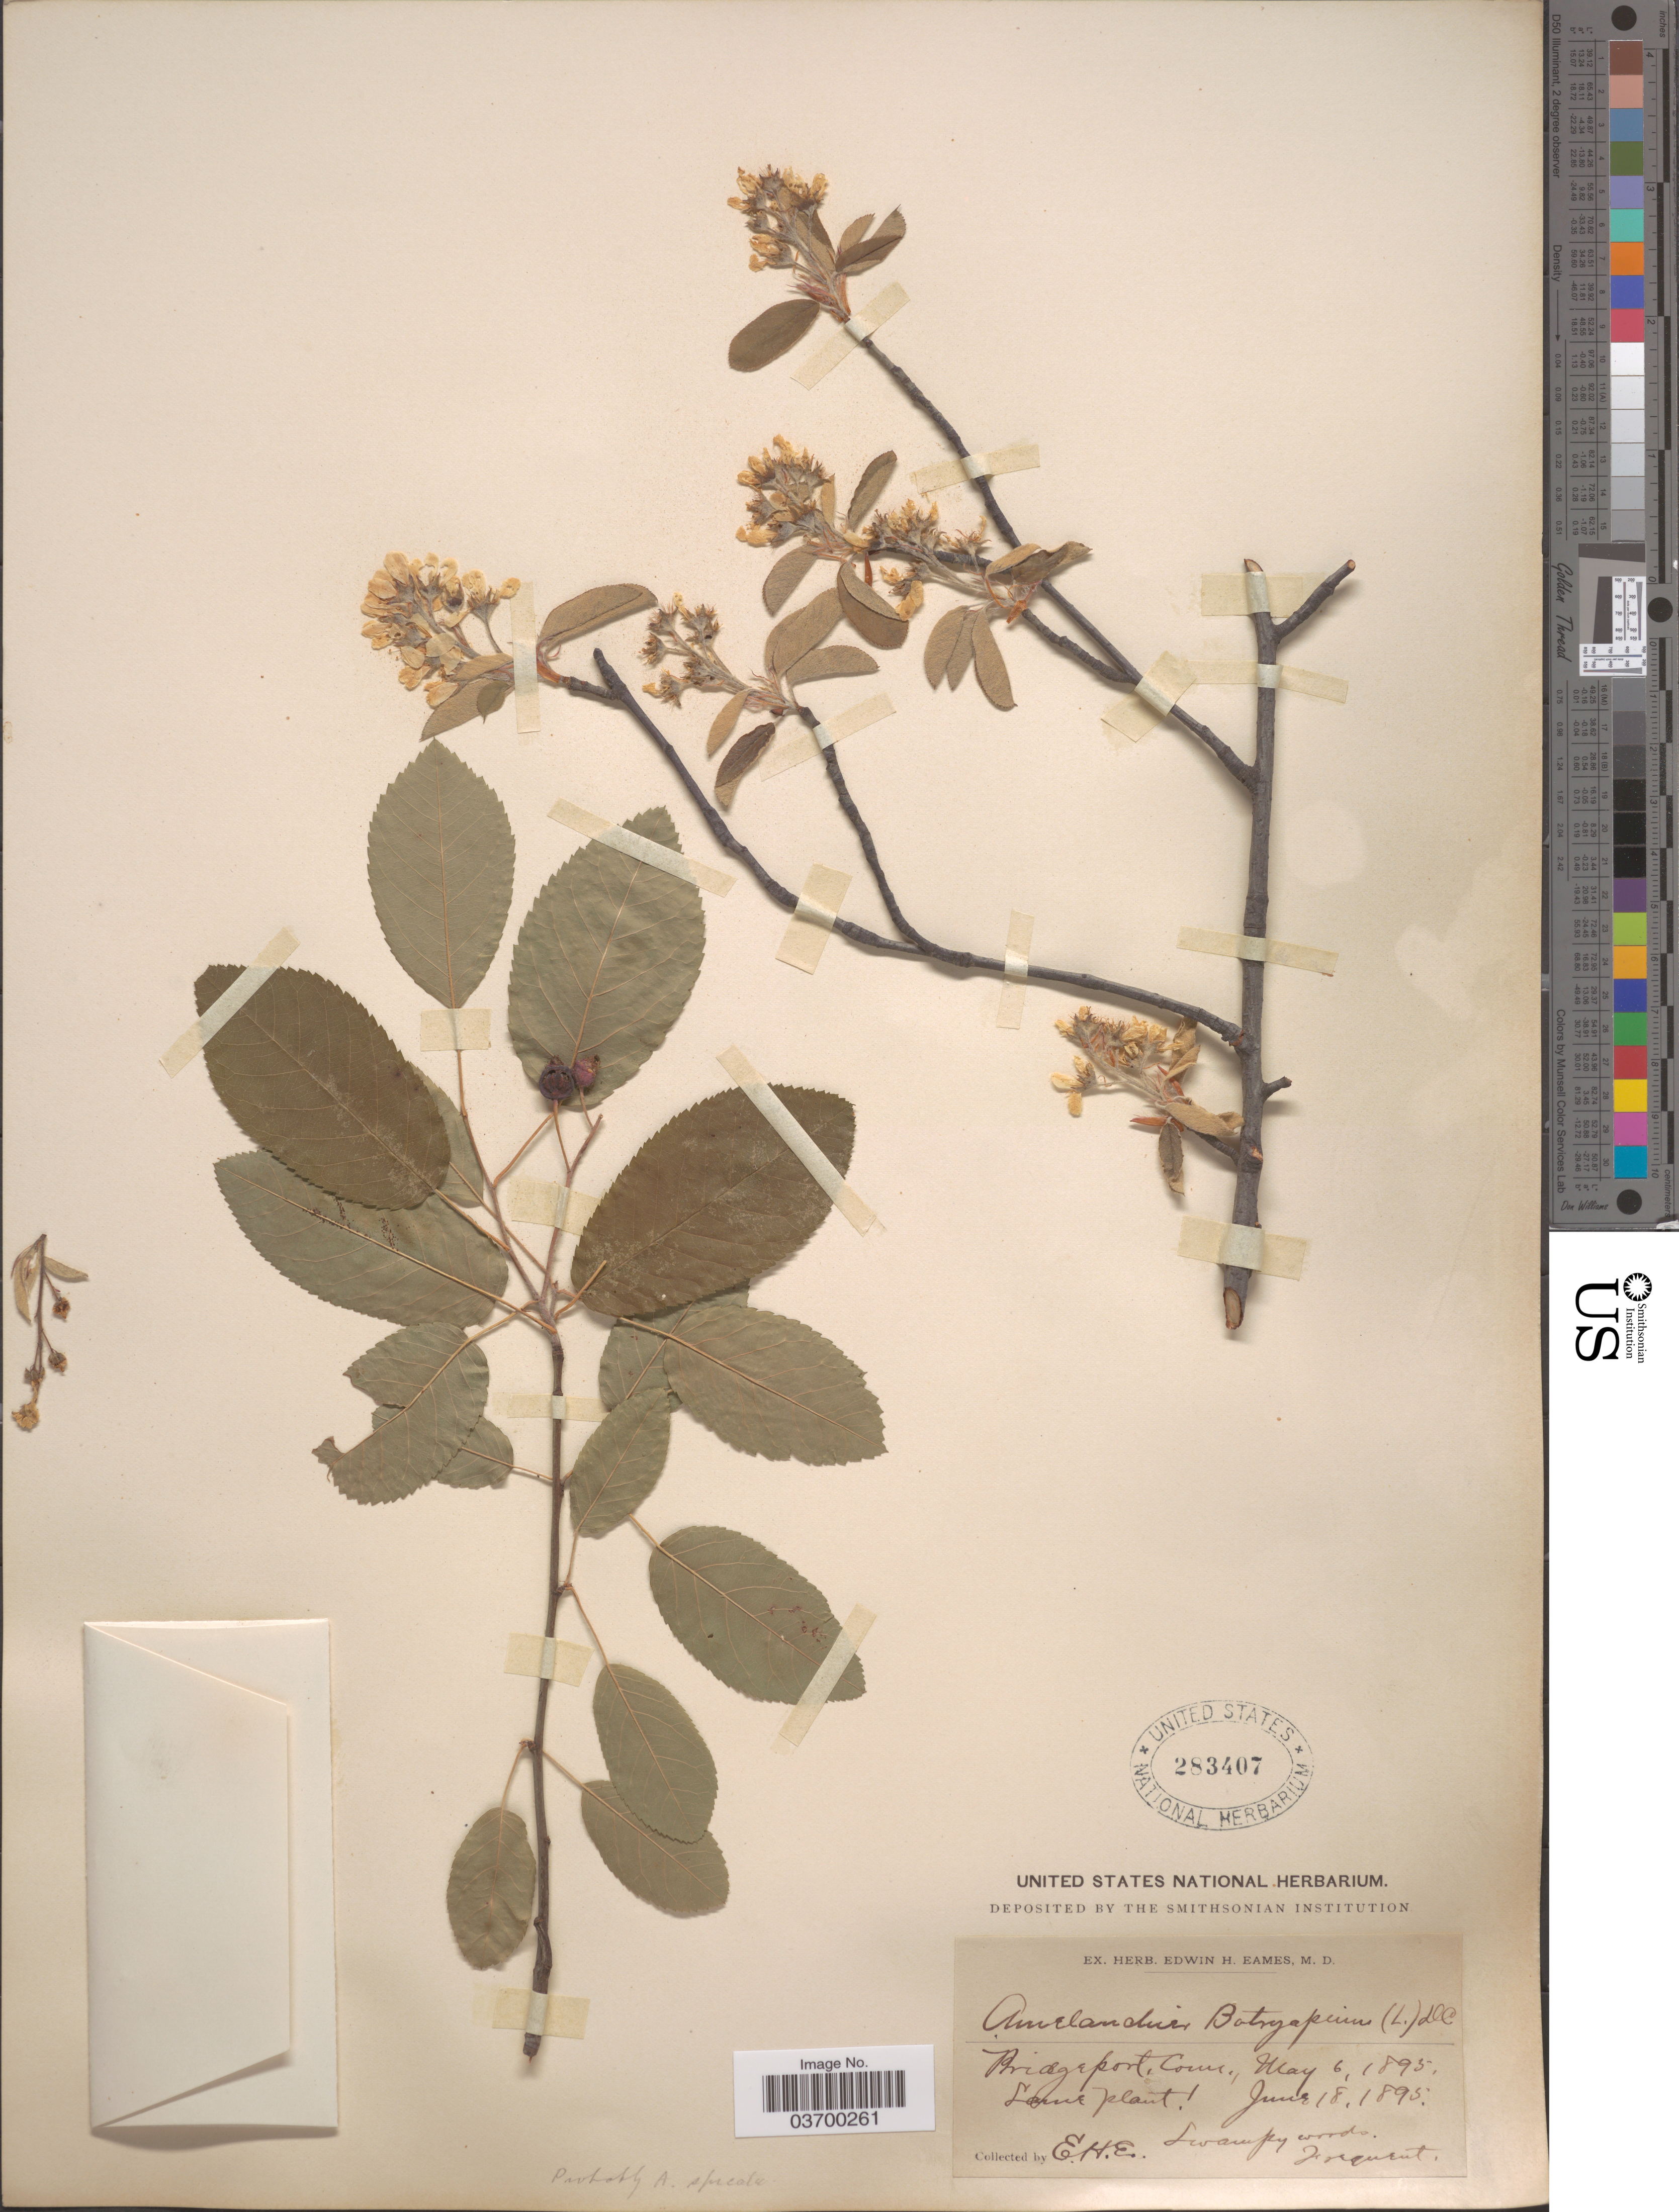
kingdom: Plantae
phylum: Tracheophyta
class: Magnoliopsida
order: Rosales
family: Rosaceae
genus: Amelanchier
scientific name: Amelanchier botryapium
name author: DC.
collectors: E. H. Eames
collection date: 1895-05-06/1895-06-18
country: United States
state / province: Connecticut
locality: Bridgeport.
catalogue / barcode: US 283407